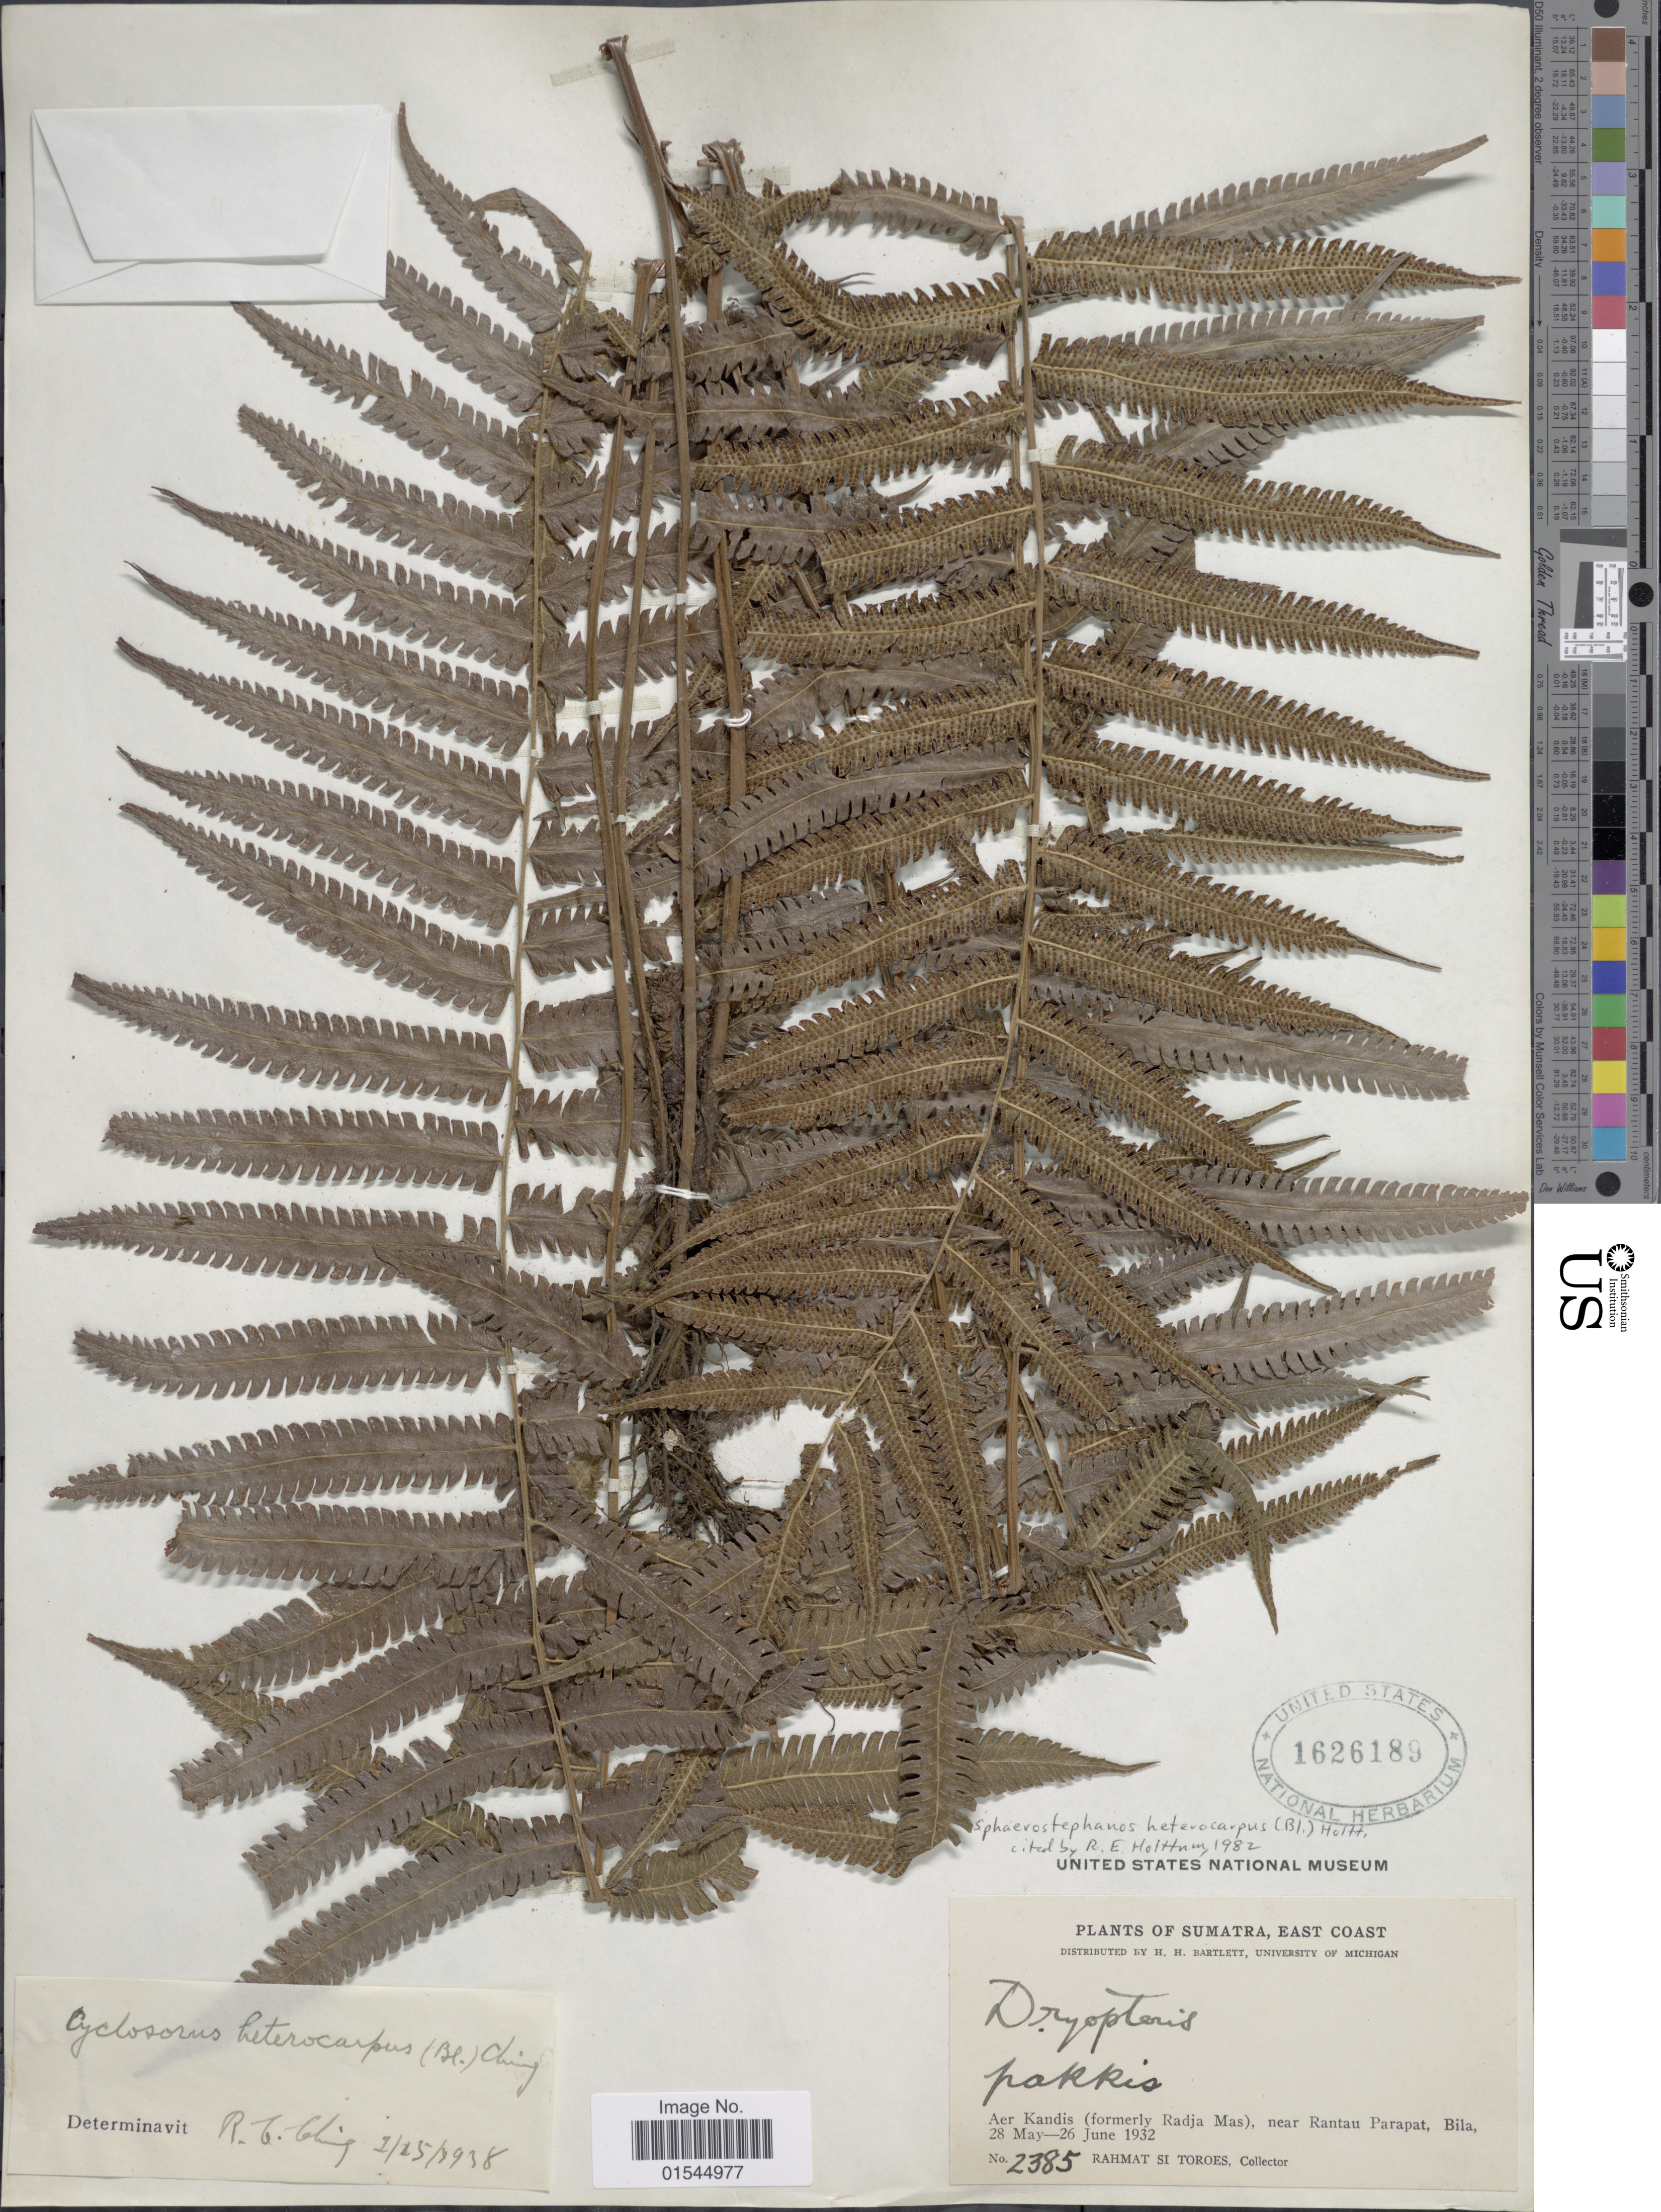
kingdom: Plantae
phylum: Tracheophyta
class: Polypodiopsida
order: Polypodiales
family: Thelypteridaceae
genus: Sphaerostephanos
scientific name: Sphaerostephanos heterocarpus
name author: (Blume) Holttum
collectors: Rahmat Si Boeea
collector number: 2385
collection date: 1932-05-28/1932-06-26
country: Indonesia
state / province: Sumatra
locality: Sumatra, East Coast. Aer Kandis (formerly Radja Mas), near Rantau Parapat, Bila.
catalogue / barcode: US 1626189